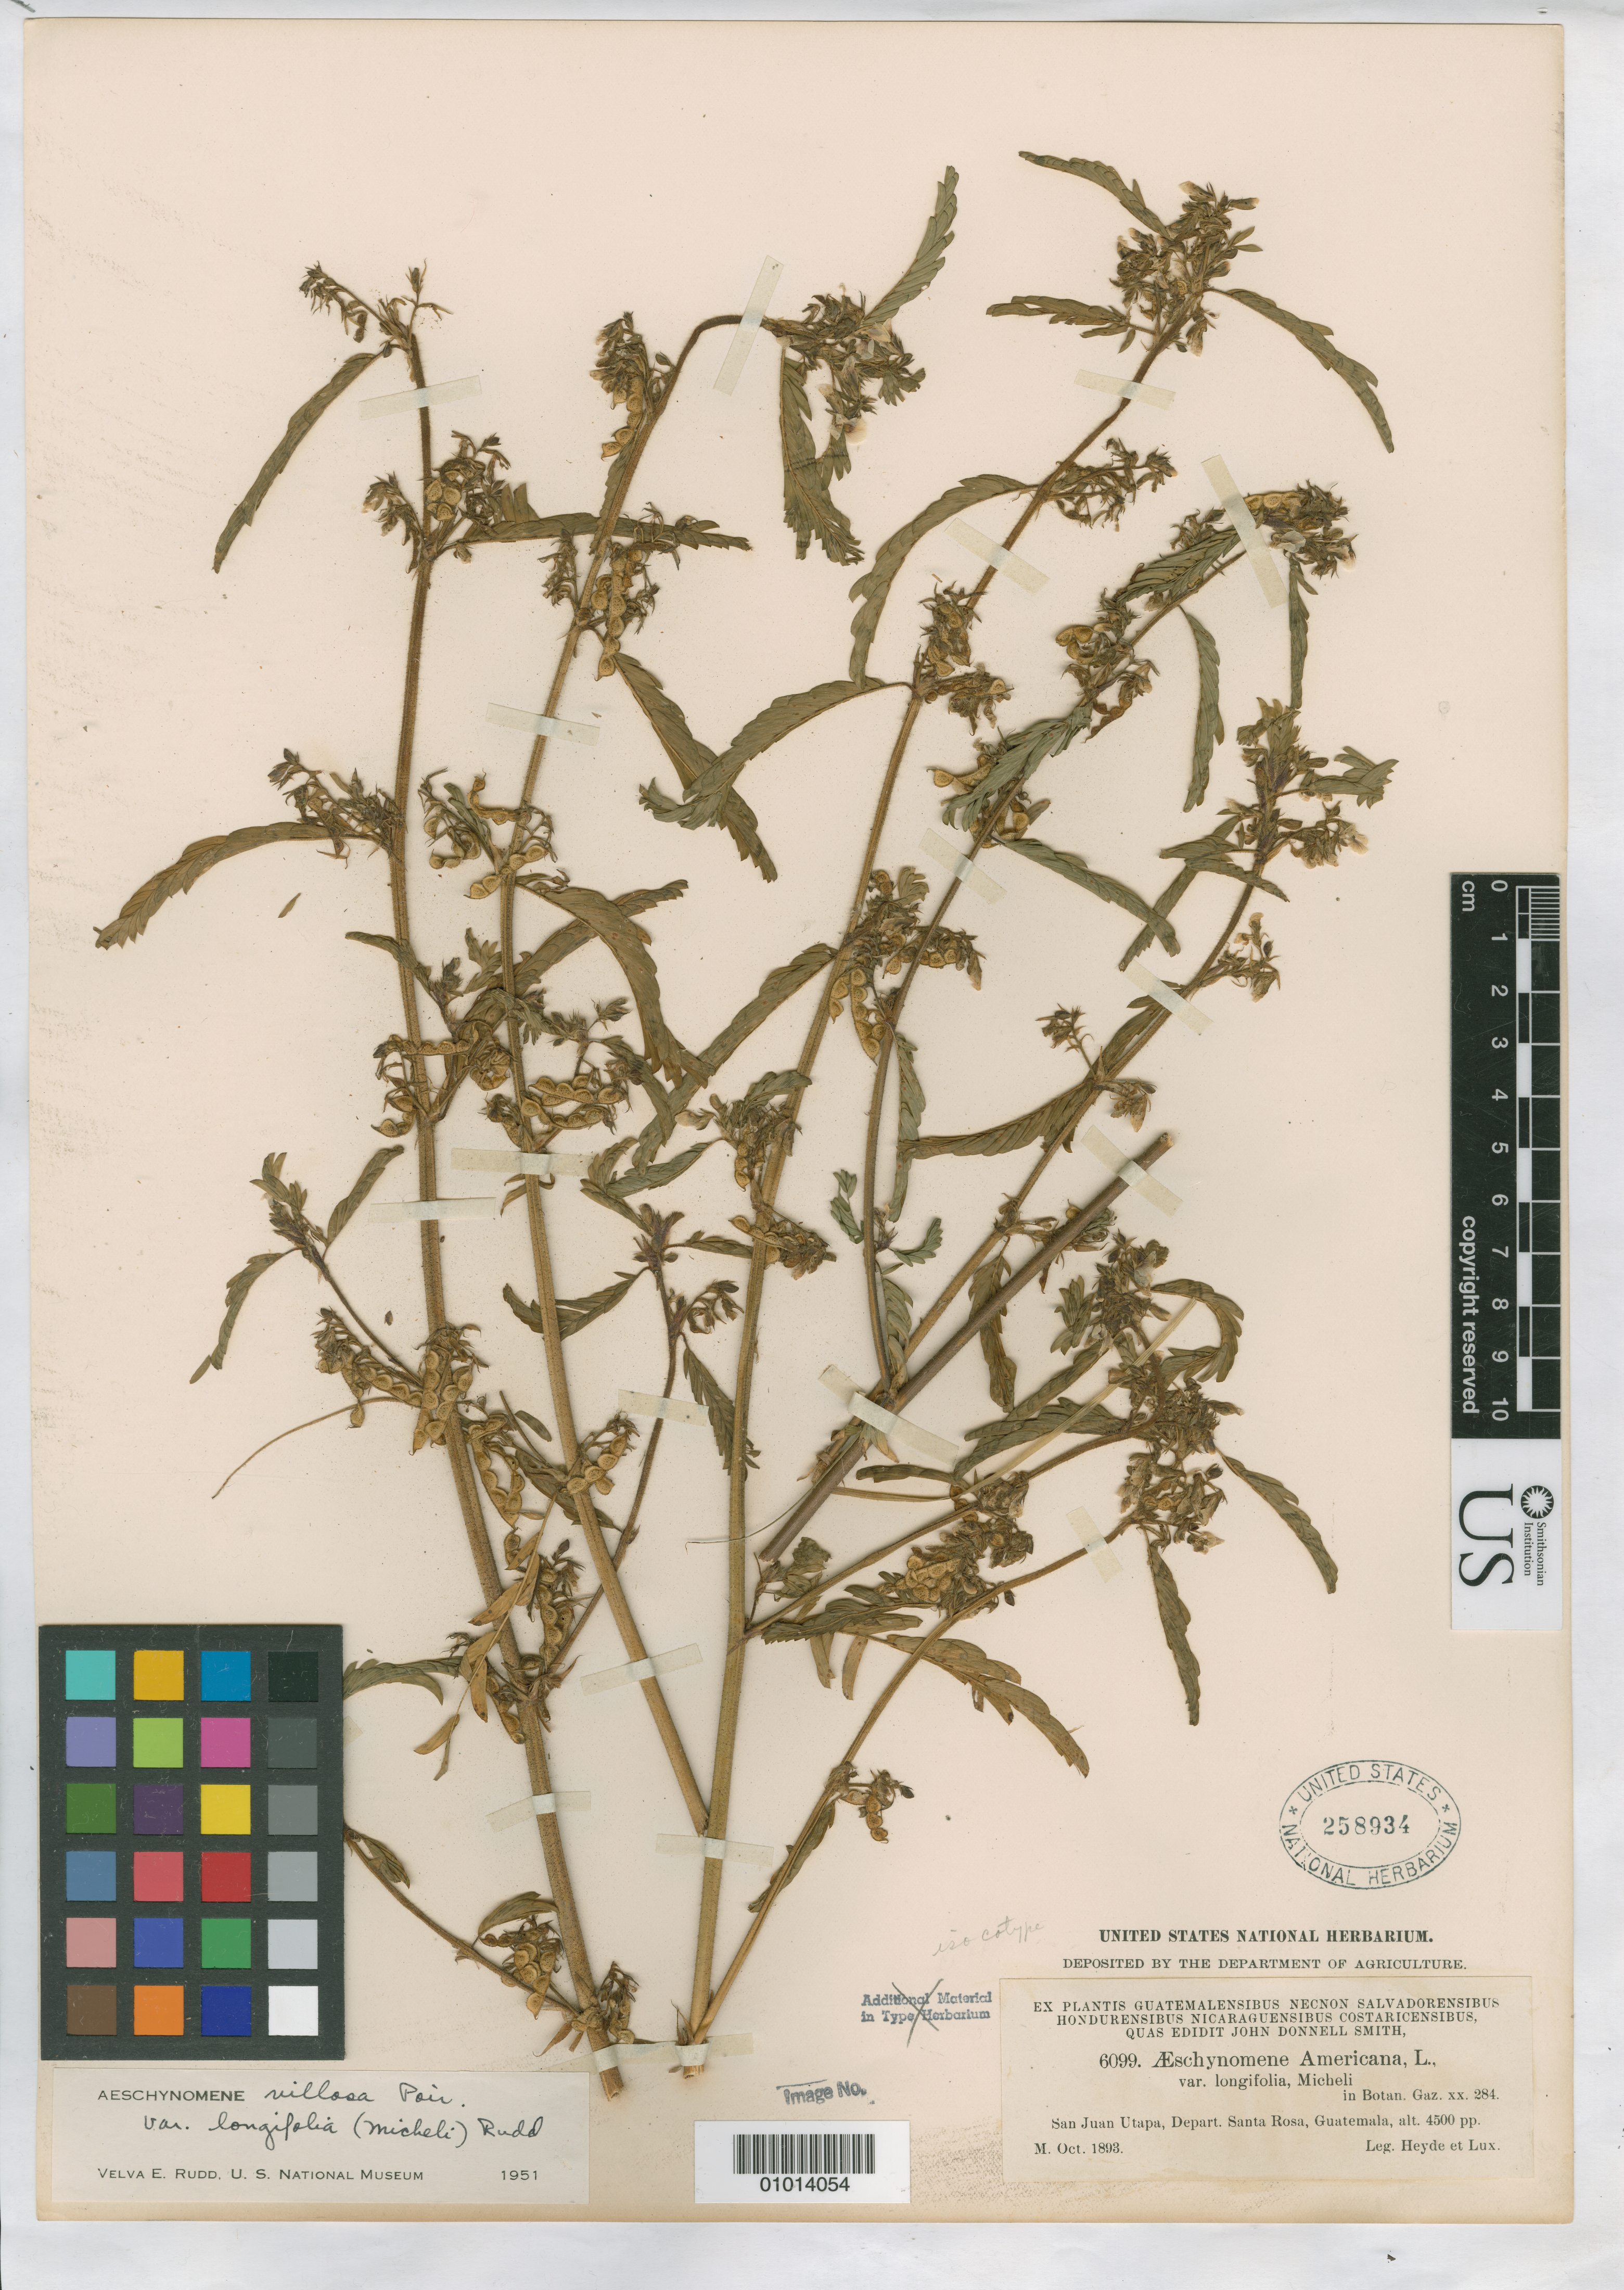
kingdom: Plantae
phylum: Tracheophyta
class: Magnoliopsida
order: Fabales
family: Fabaceae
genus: Aeschynomene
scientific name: Aeschynomene americana var. longifolia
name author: Micheli ex Donn. Sm.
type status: Syntype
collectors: E. T. Heyde & E. Lux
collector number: J.D.S. 6099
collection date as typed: Oct 1893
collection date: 1893-10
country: Guatemala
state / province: Santa Rosa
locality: San Juan Utapa.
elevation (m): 1372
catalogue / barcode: US 258934